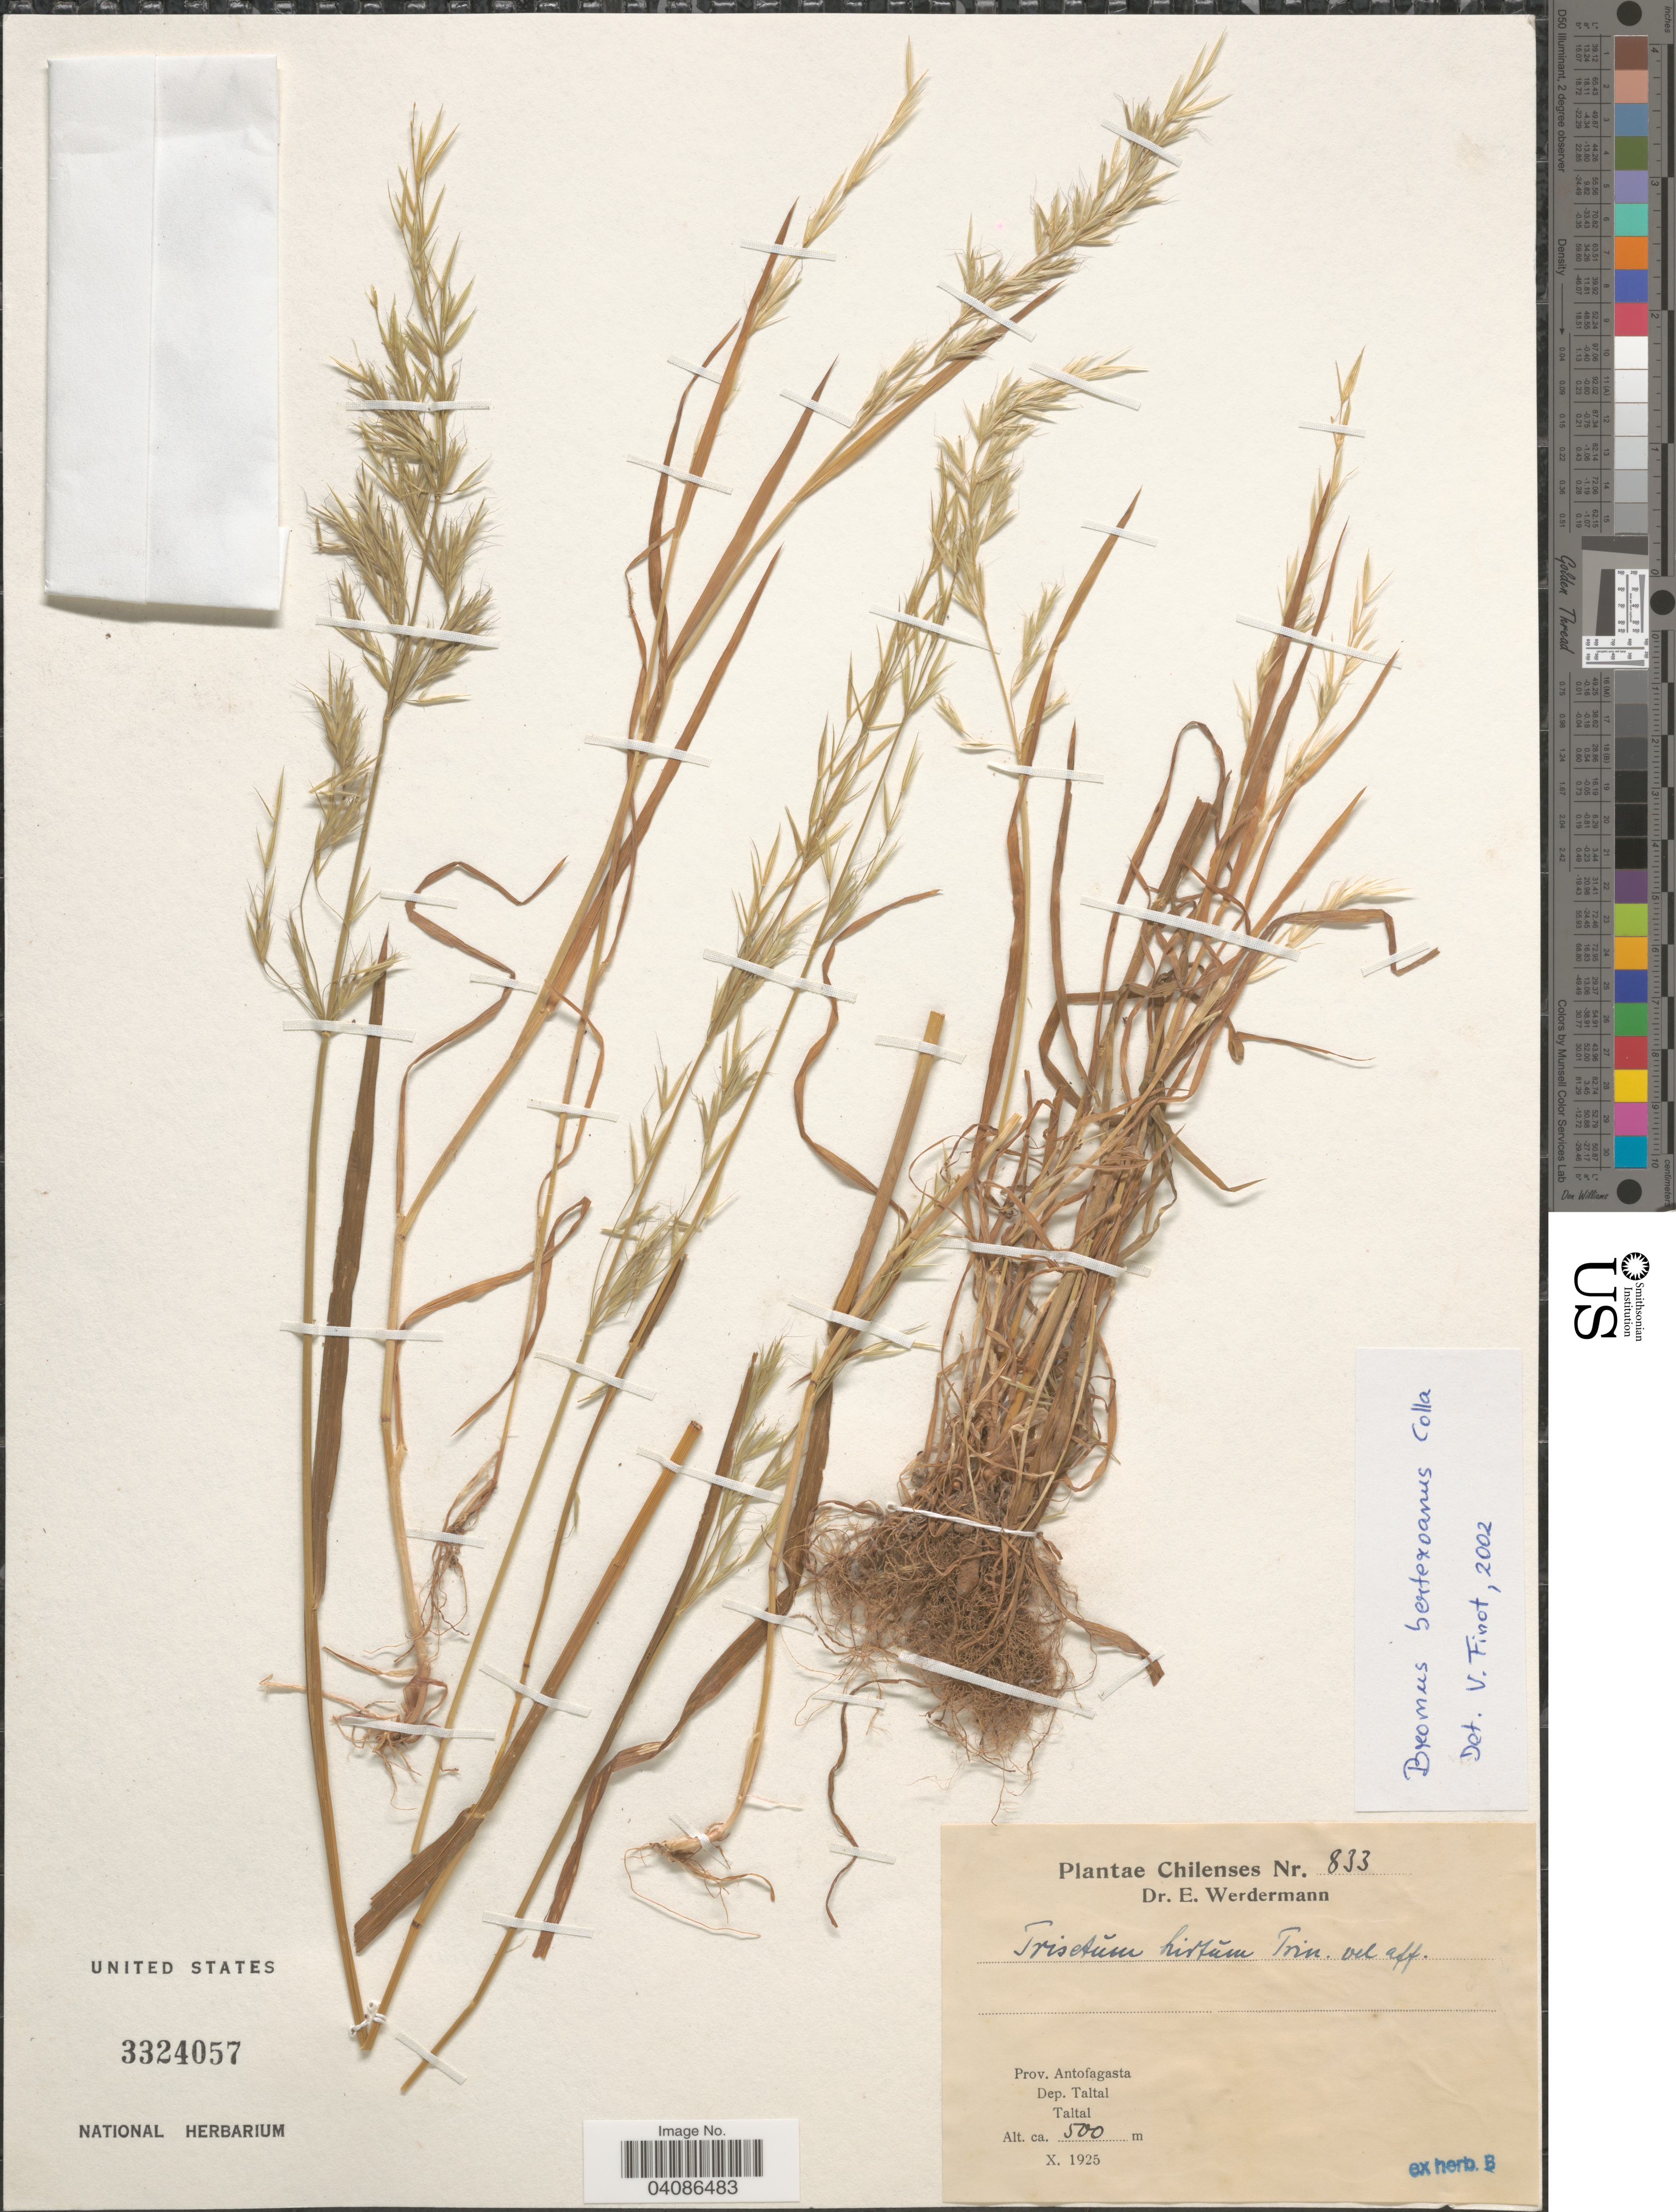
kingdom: Plantae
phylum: Tracheophyta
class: Liliopsida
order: Poales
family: Poaceae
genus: Bromus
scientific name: Bromus berteroanus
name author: Colla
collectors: E. Werdermann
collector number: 833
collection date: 1925-10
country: Chile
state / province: Antofagasta (II)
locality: Dep. Taltal. Taltal.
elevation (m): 500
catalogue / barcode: US 3324057